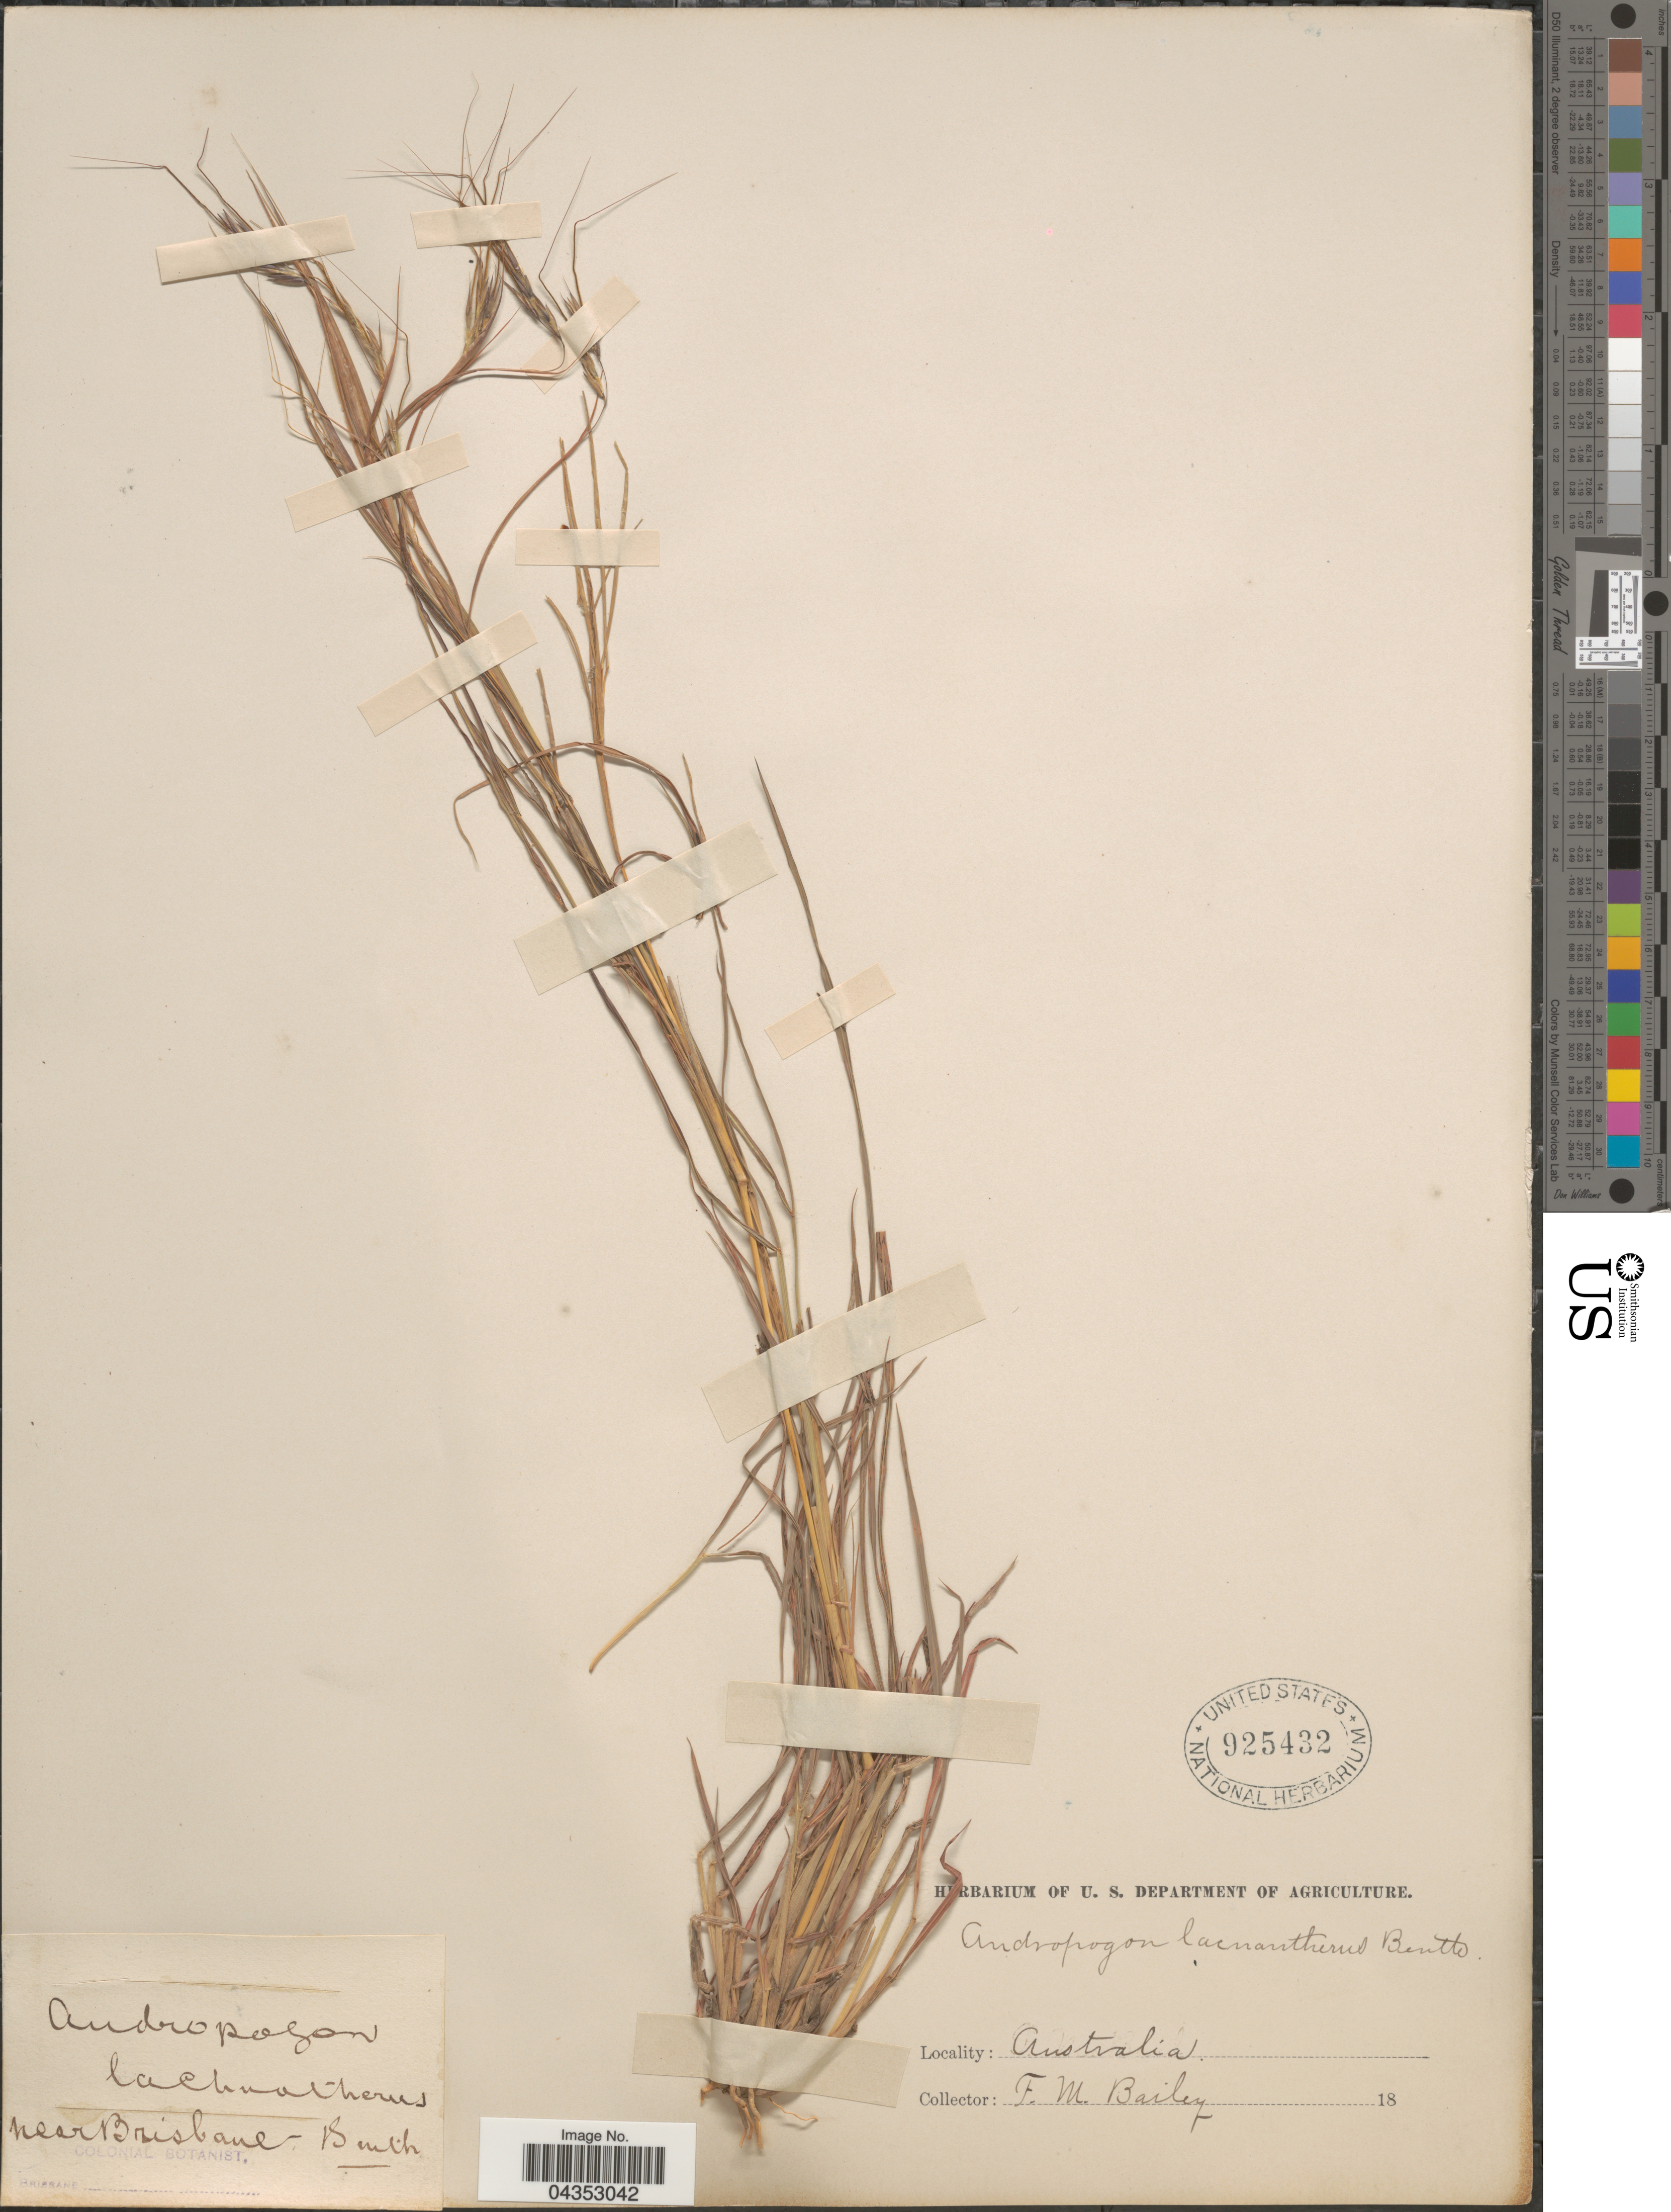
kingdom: Plantae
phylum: Tracheophyta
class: Liliopsida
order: Poales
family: Poaceae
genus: Hyparrhenia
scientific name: Hyparrhenia filipendula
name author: (Hochr.) Stapf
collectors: F. M. Bailey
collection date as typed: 18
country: Australia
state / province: Queensland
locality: Near Brisbane.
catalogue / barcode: US 925432